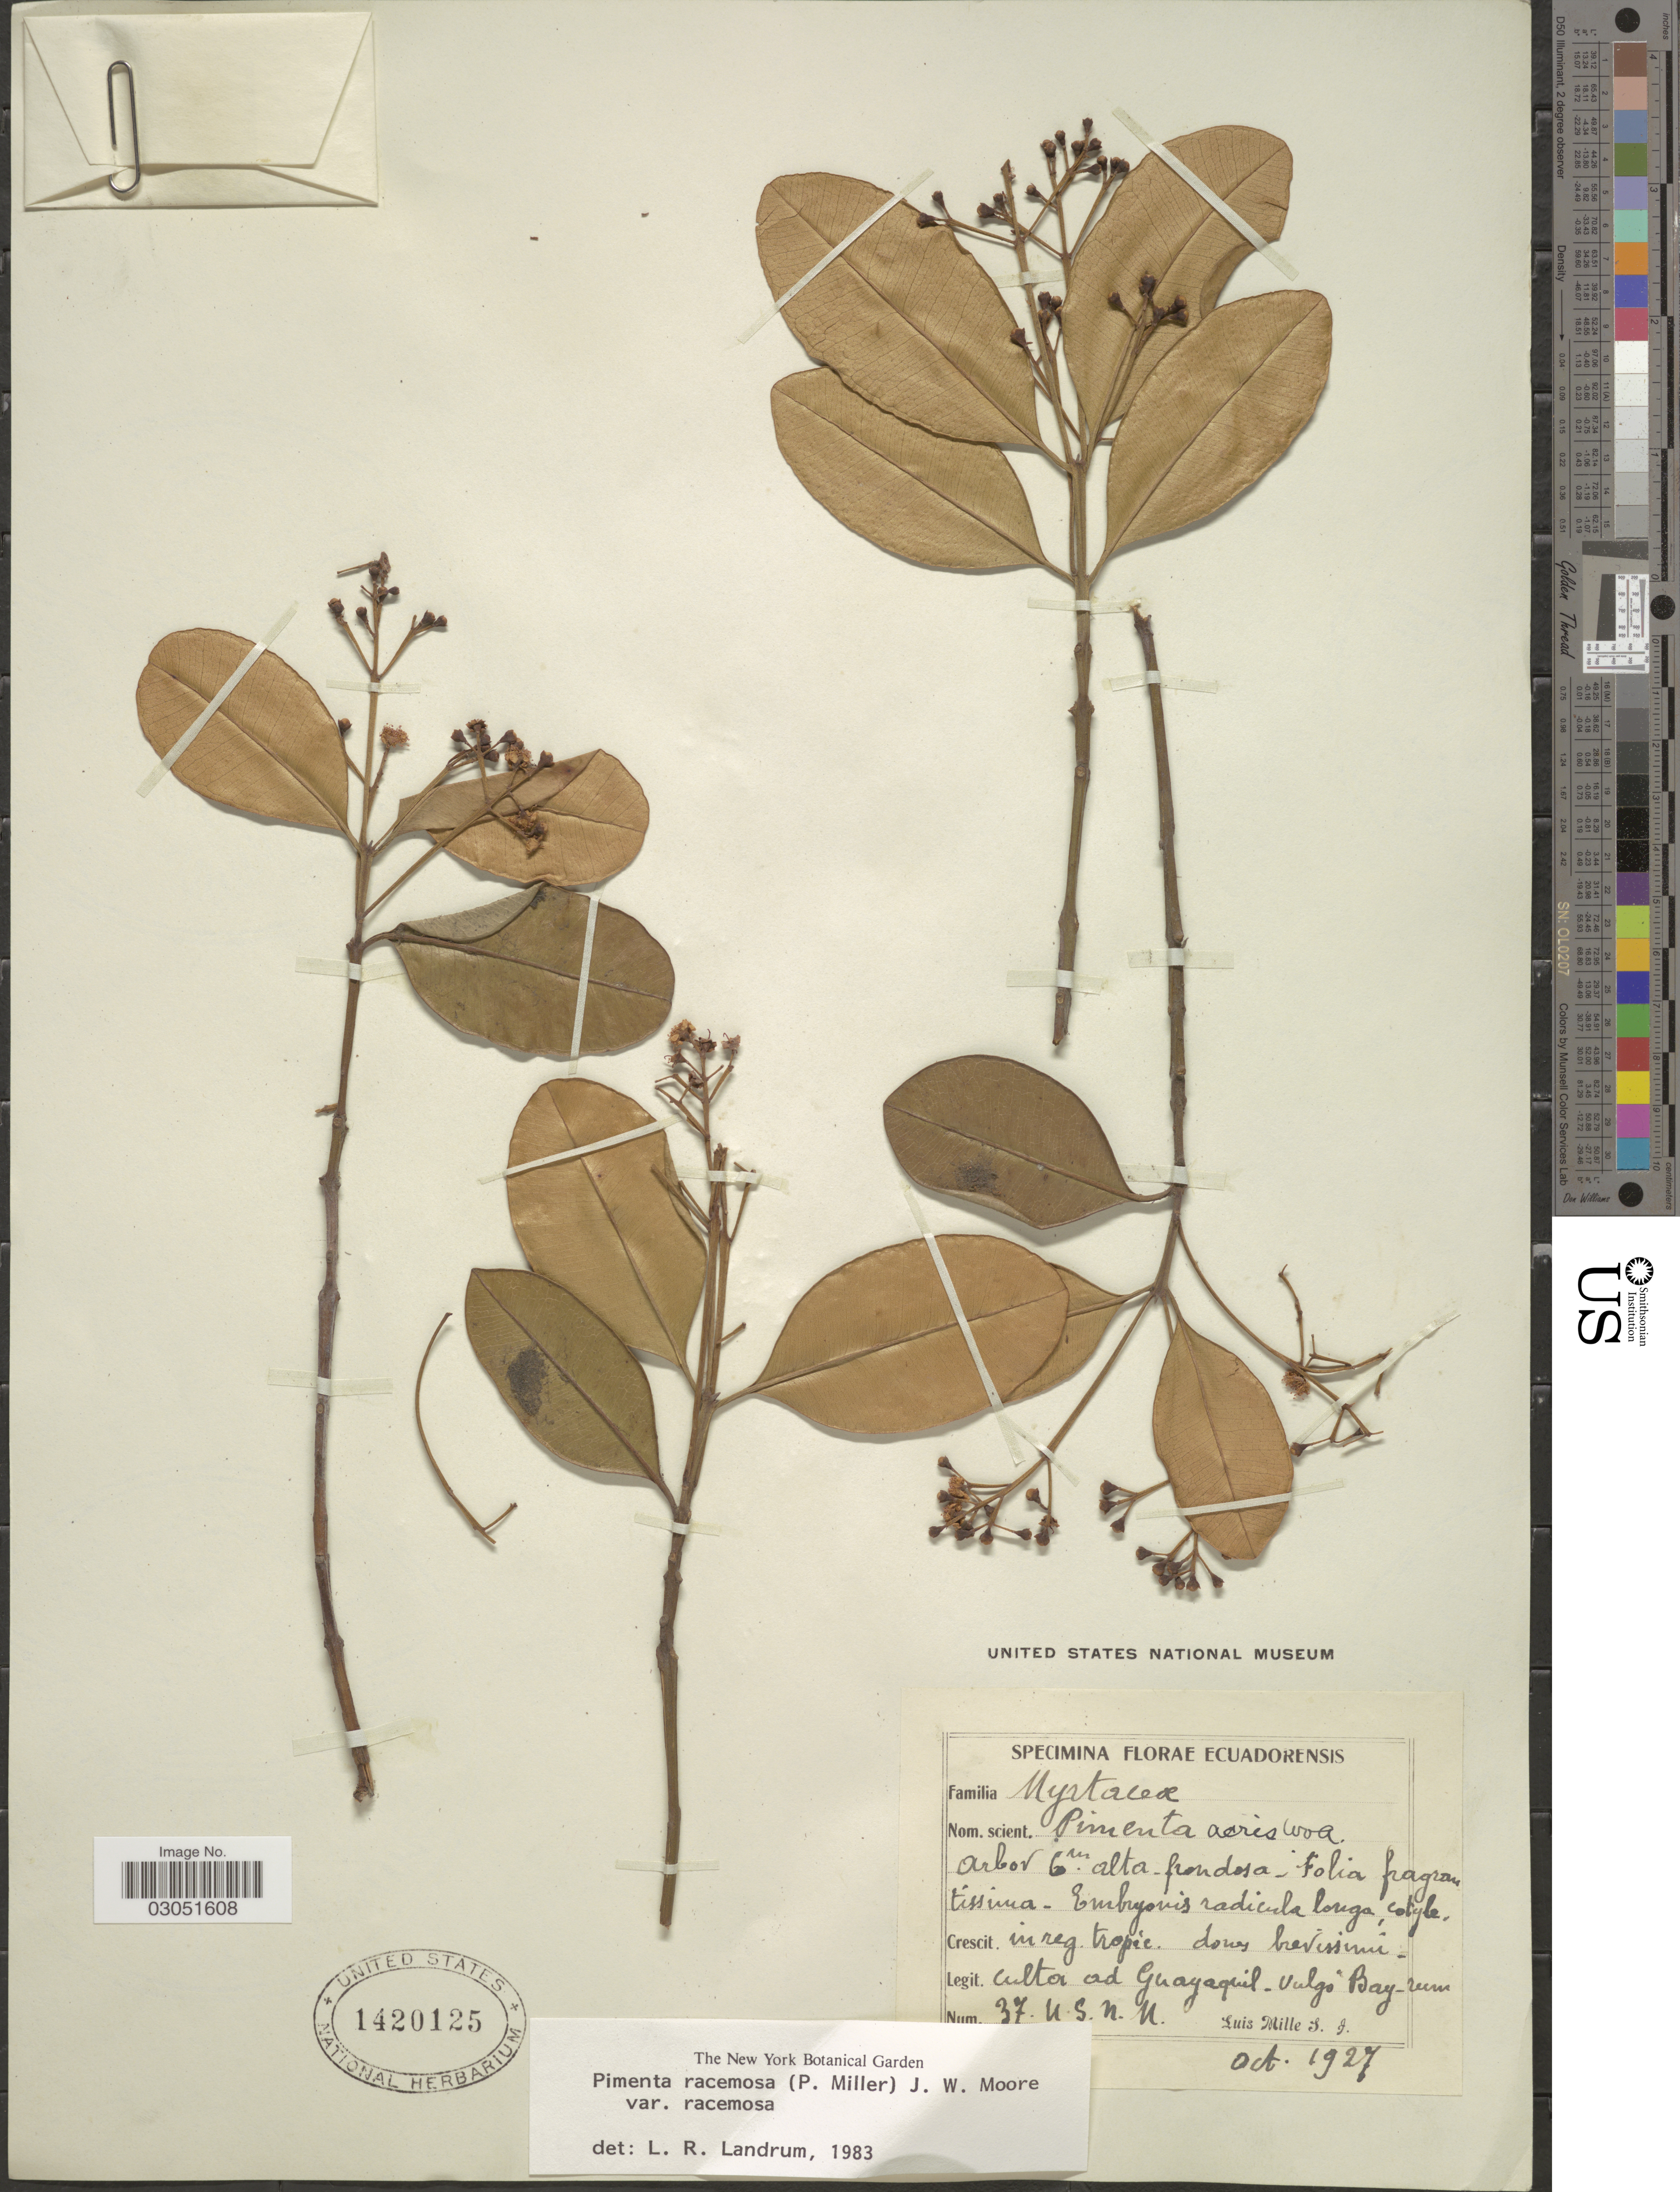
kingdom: Plantae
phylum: Tracheophyta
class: Magnoliopsida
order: Myrtales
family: Myrtaceae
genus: Pimenta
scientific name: Pimenta racemosa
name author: (Mill.) J.W. Moore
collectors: L. Mille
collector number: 37USNN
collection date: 1927-10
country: Ecuador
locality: Cultr Ad Guayaquil -Vulga Bay- rum.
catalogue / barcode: US 1420125